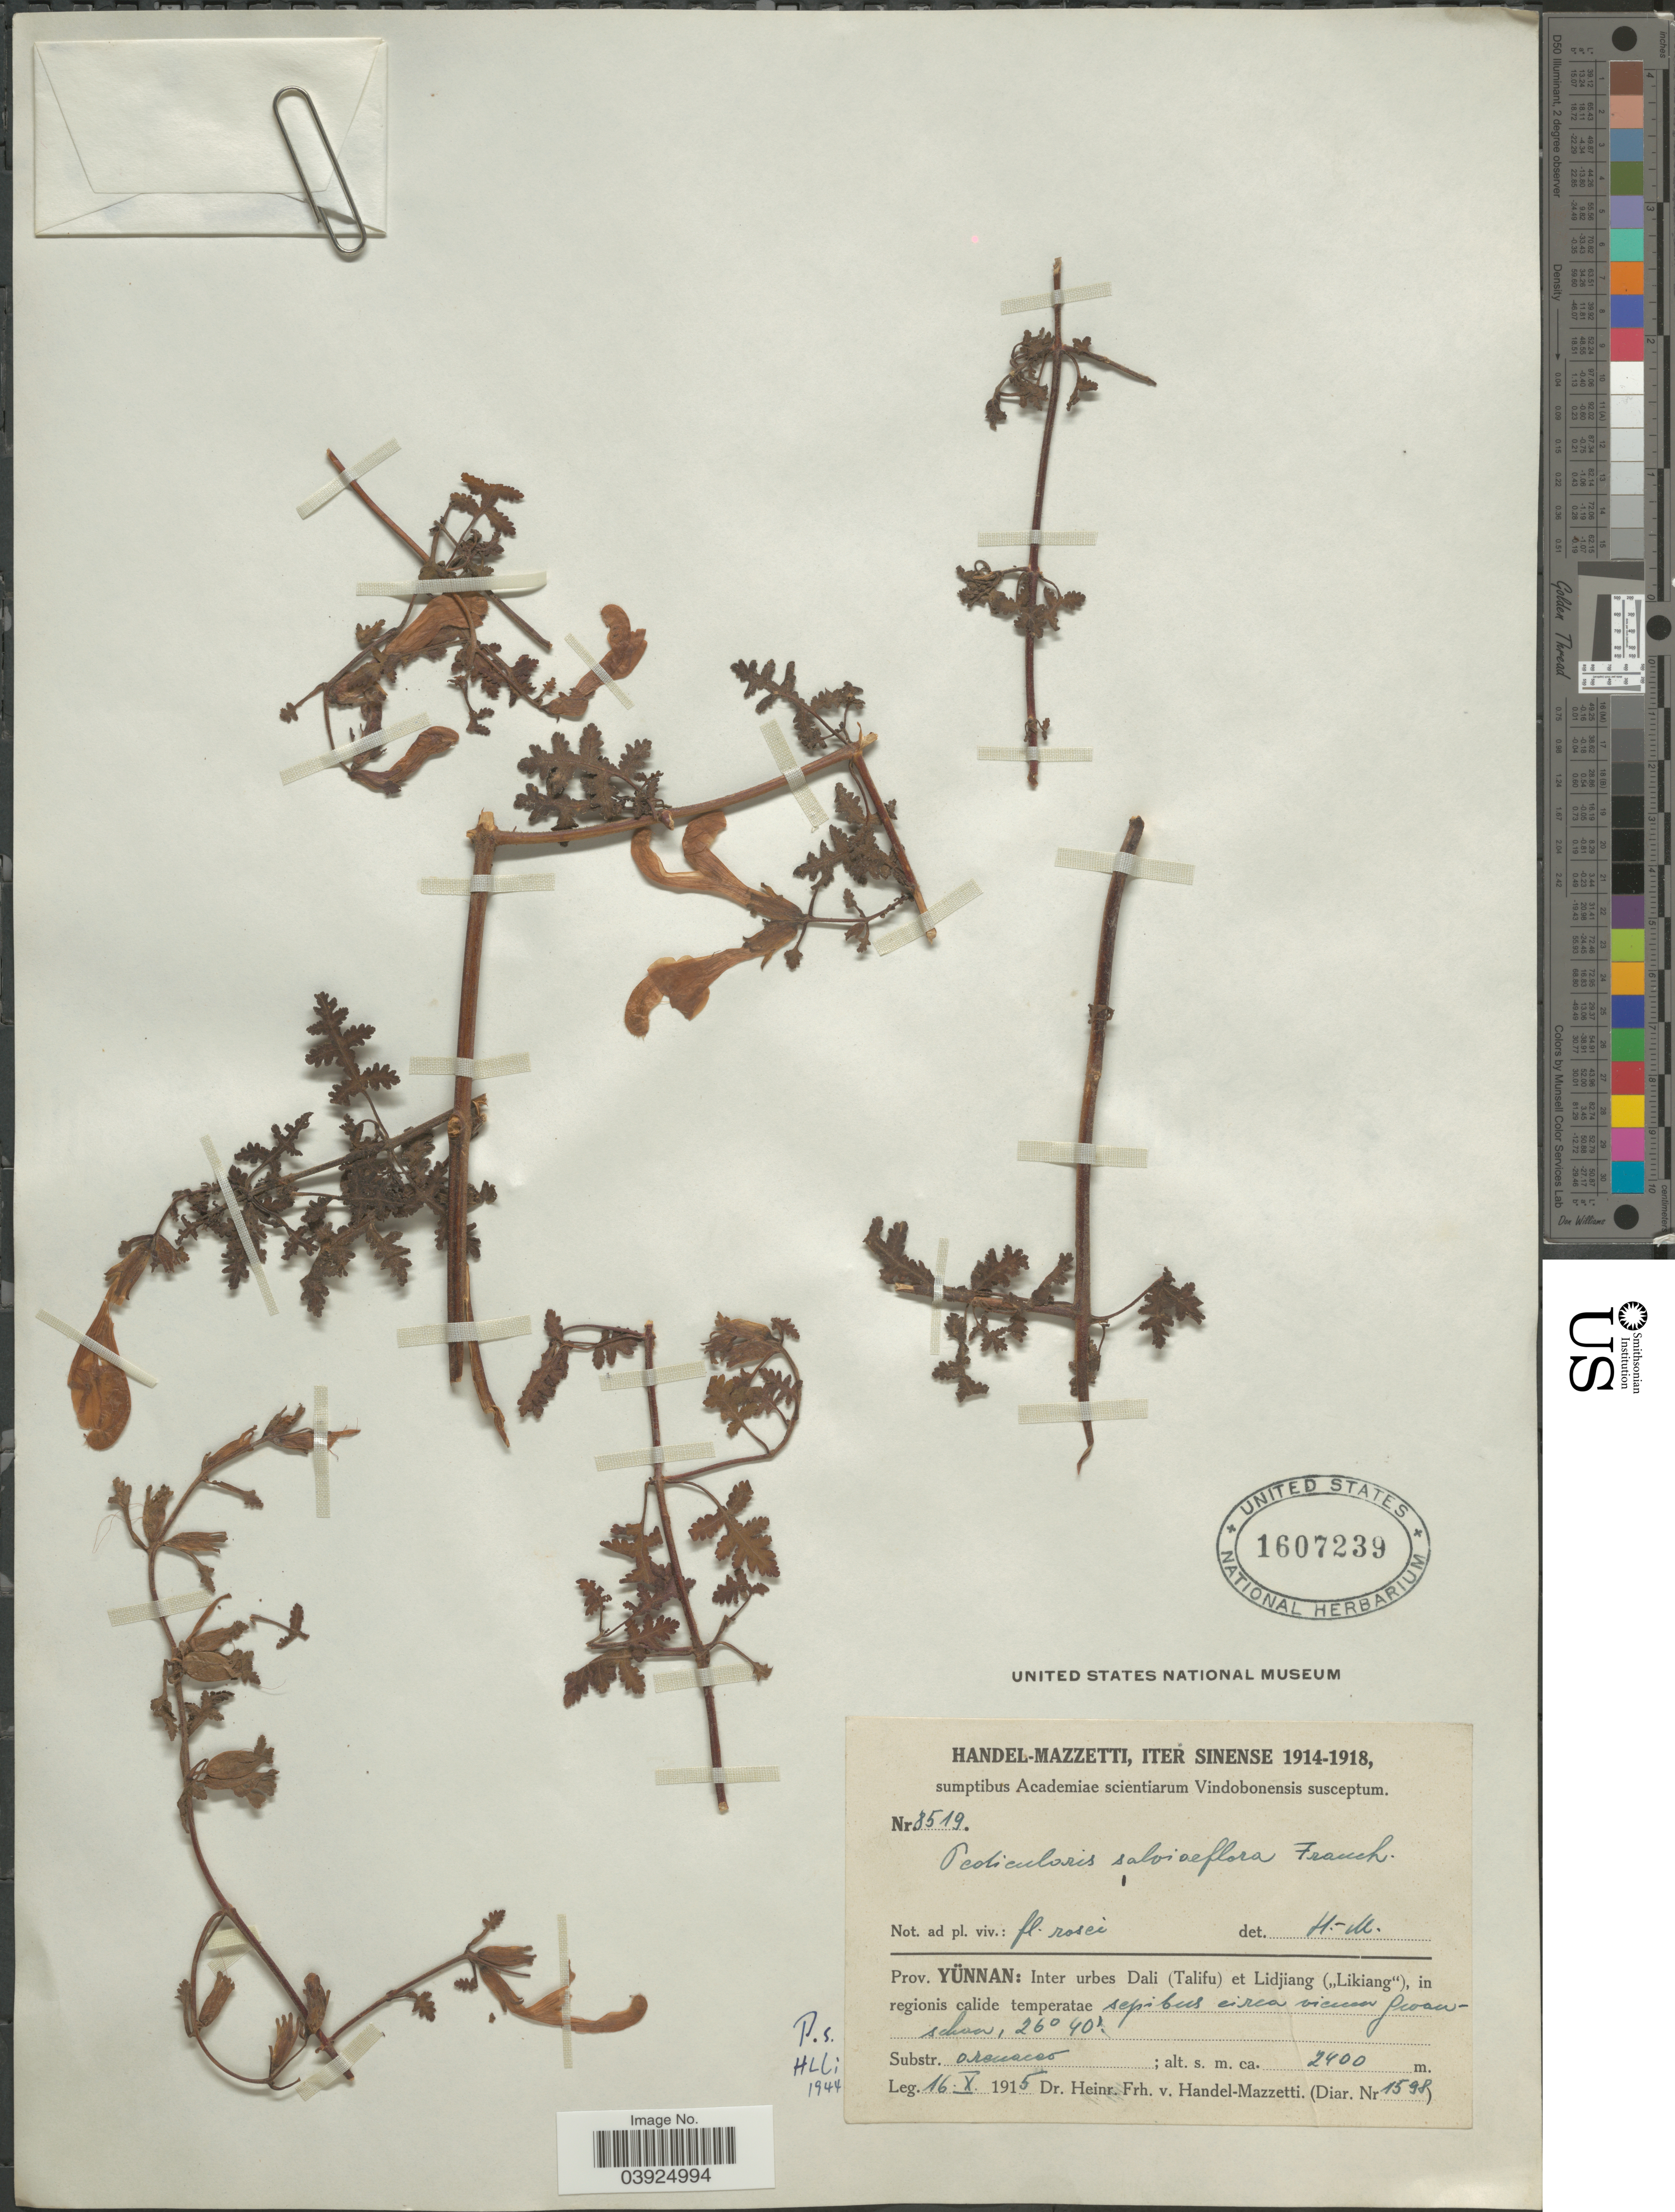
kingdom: Plantae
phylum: Tracheophyta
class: Magnoliopsida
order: Lamiales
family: Orobanchaceae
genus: Pedicularis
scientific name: Pedicularis salviiflora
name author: Franch.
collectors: H. Handel-Mazzetti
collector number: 8519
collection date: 1915-10-16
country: China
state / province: Yunnan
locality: Inter urbes Dali (Talifu) et Lidjiang ("Likiang"), in regionis calide temperatae sepibus circa vicucen [interpreted] Proanschon [interpreted].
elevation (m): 2400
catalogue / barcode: US 1607239